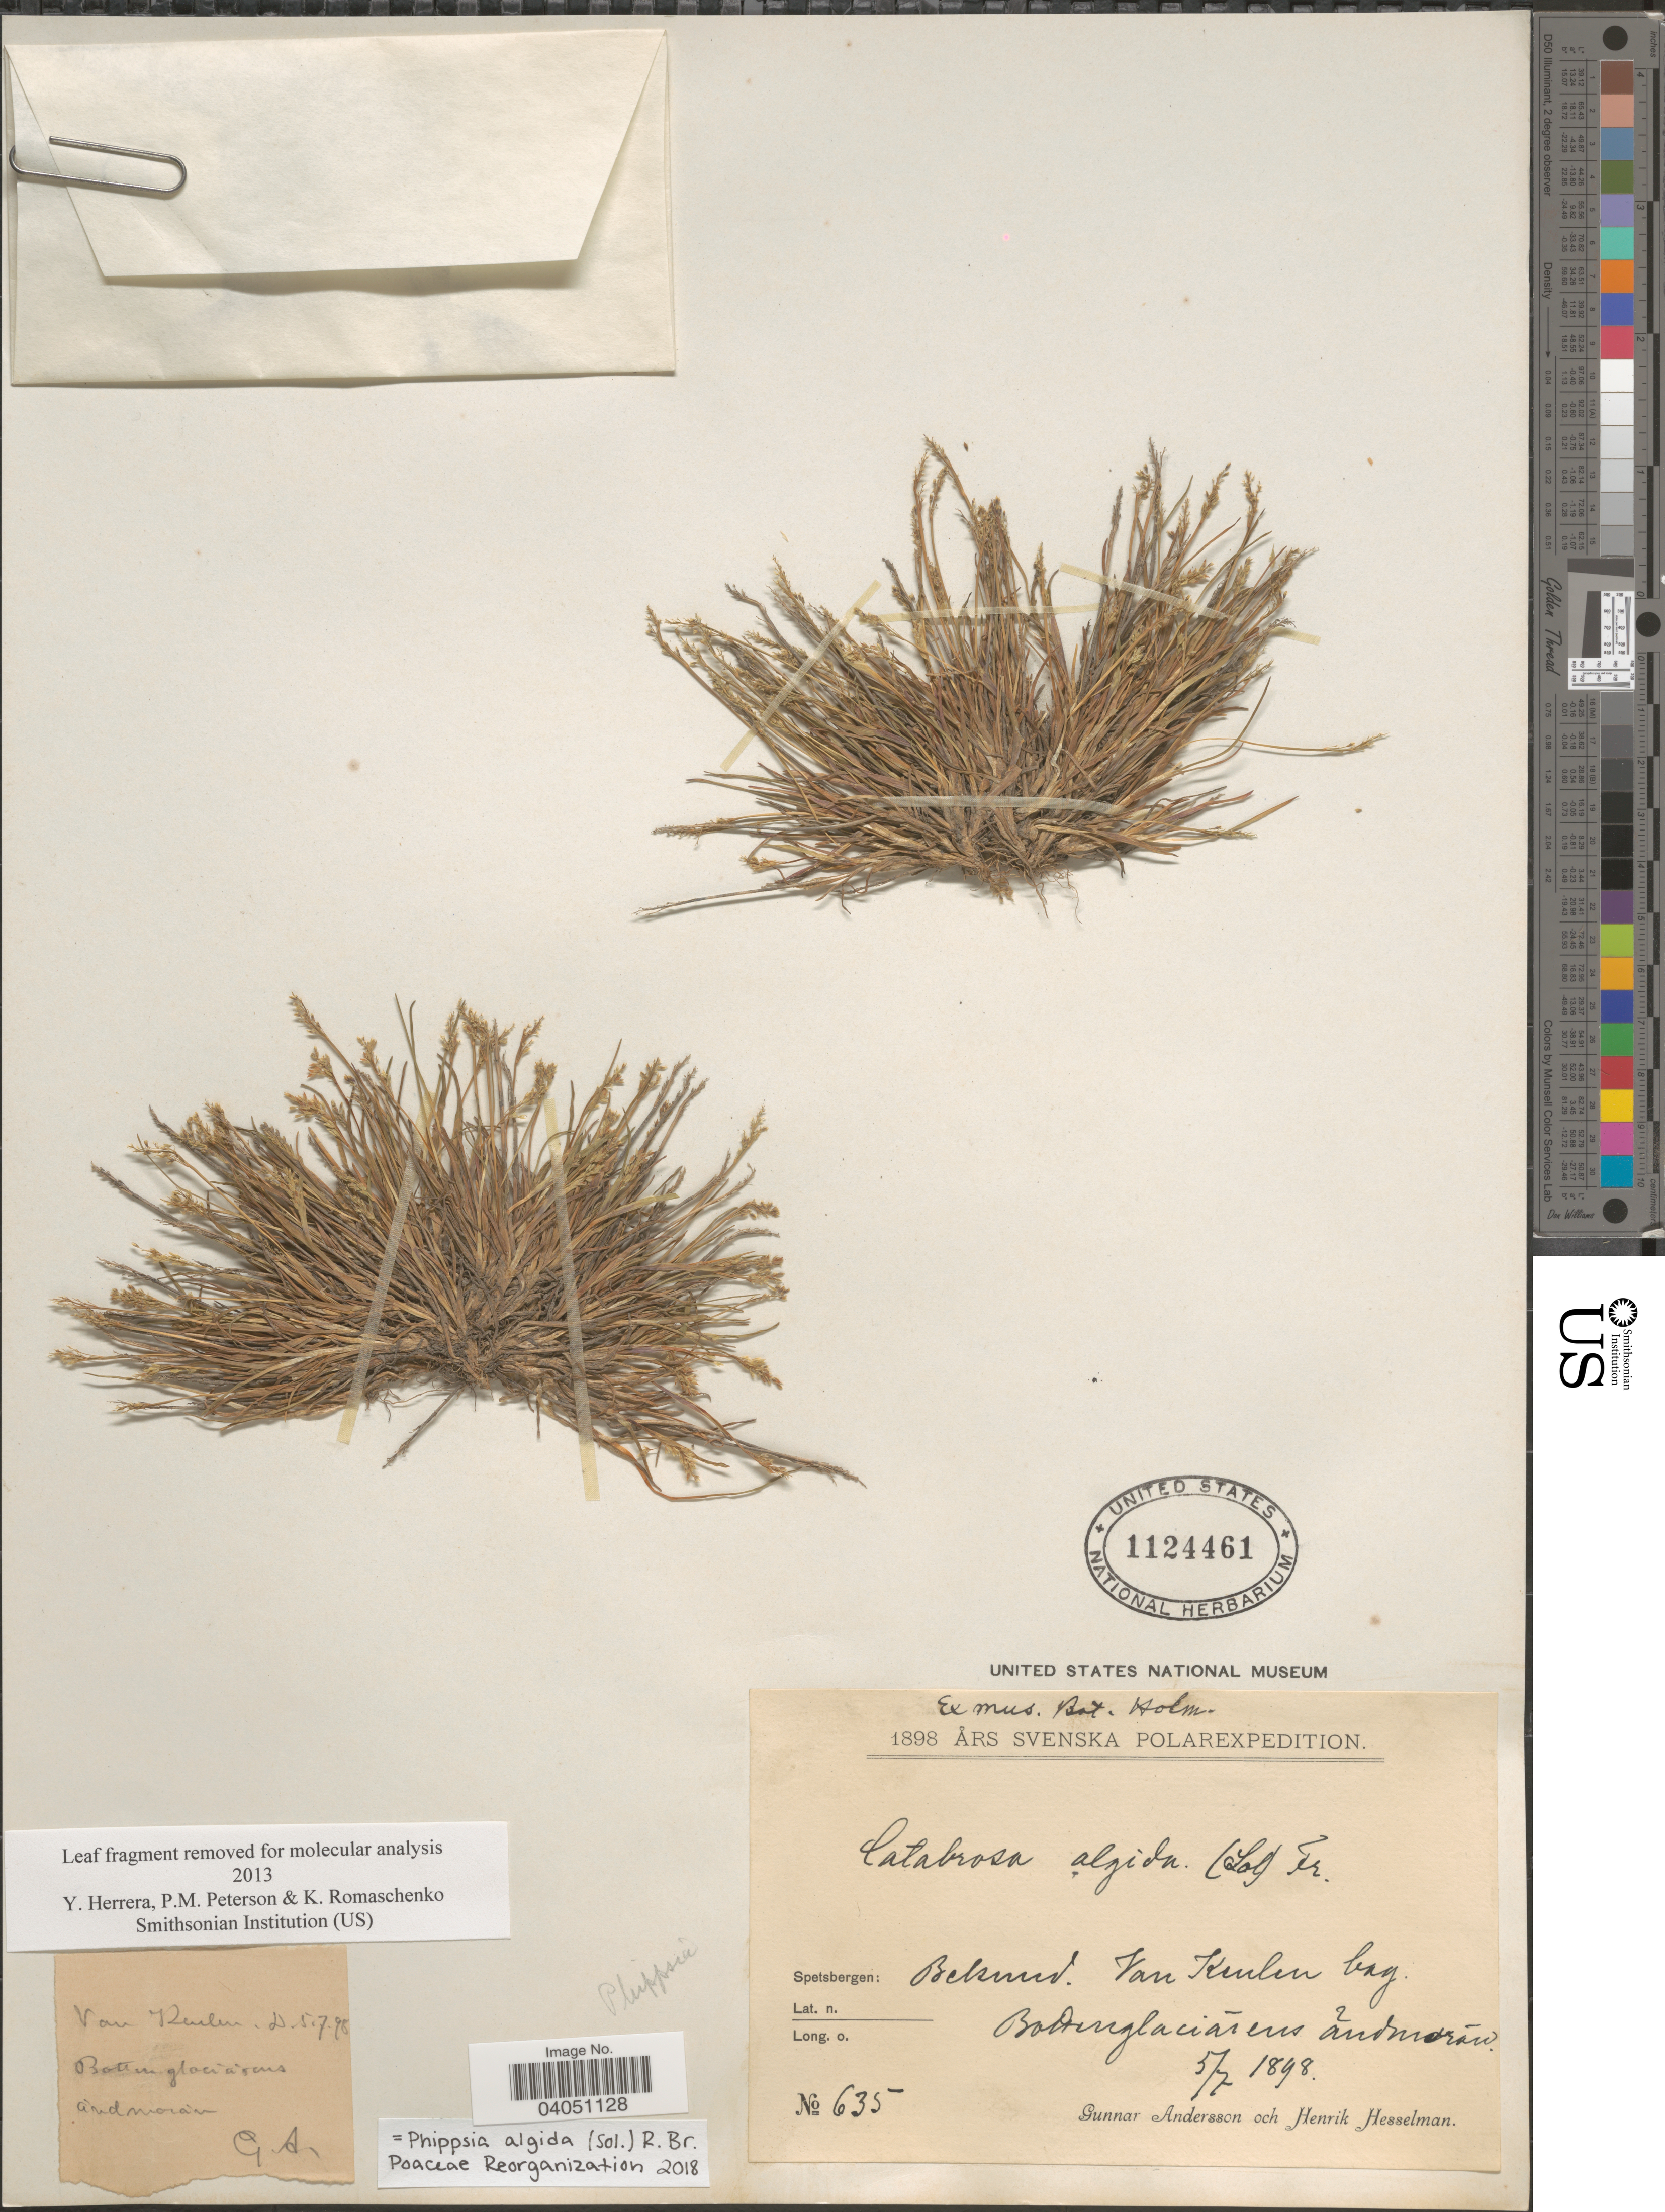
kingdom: Plantae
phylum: Tracheophyta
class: Liliopsida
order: Poales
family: Poaceae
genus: Phippsia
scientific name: Phippsia algida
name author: (Sol.) R. Br.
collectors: C. Andersson & H. Hesselman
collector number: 635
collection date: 1898-07-05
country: Norway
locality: Spetsbergen: Belsund. Van Keulen bay. Botten glaciärens ändmorän.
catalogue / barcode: US 1124461